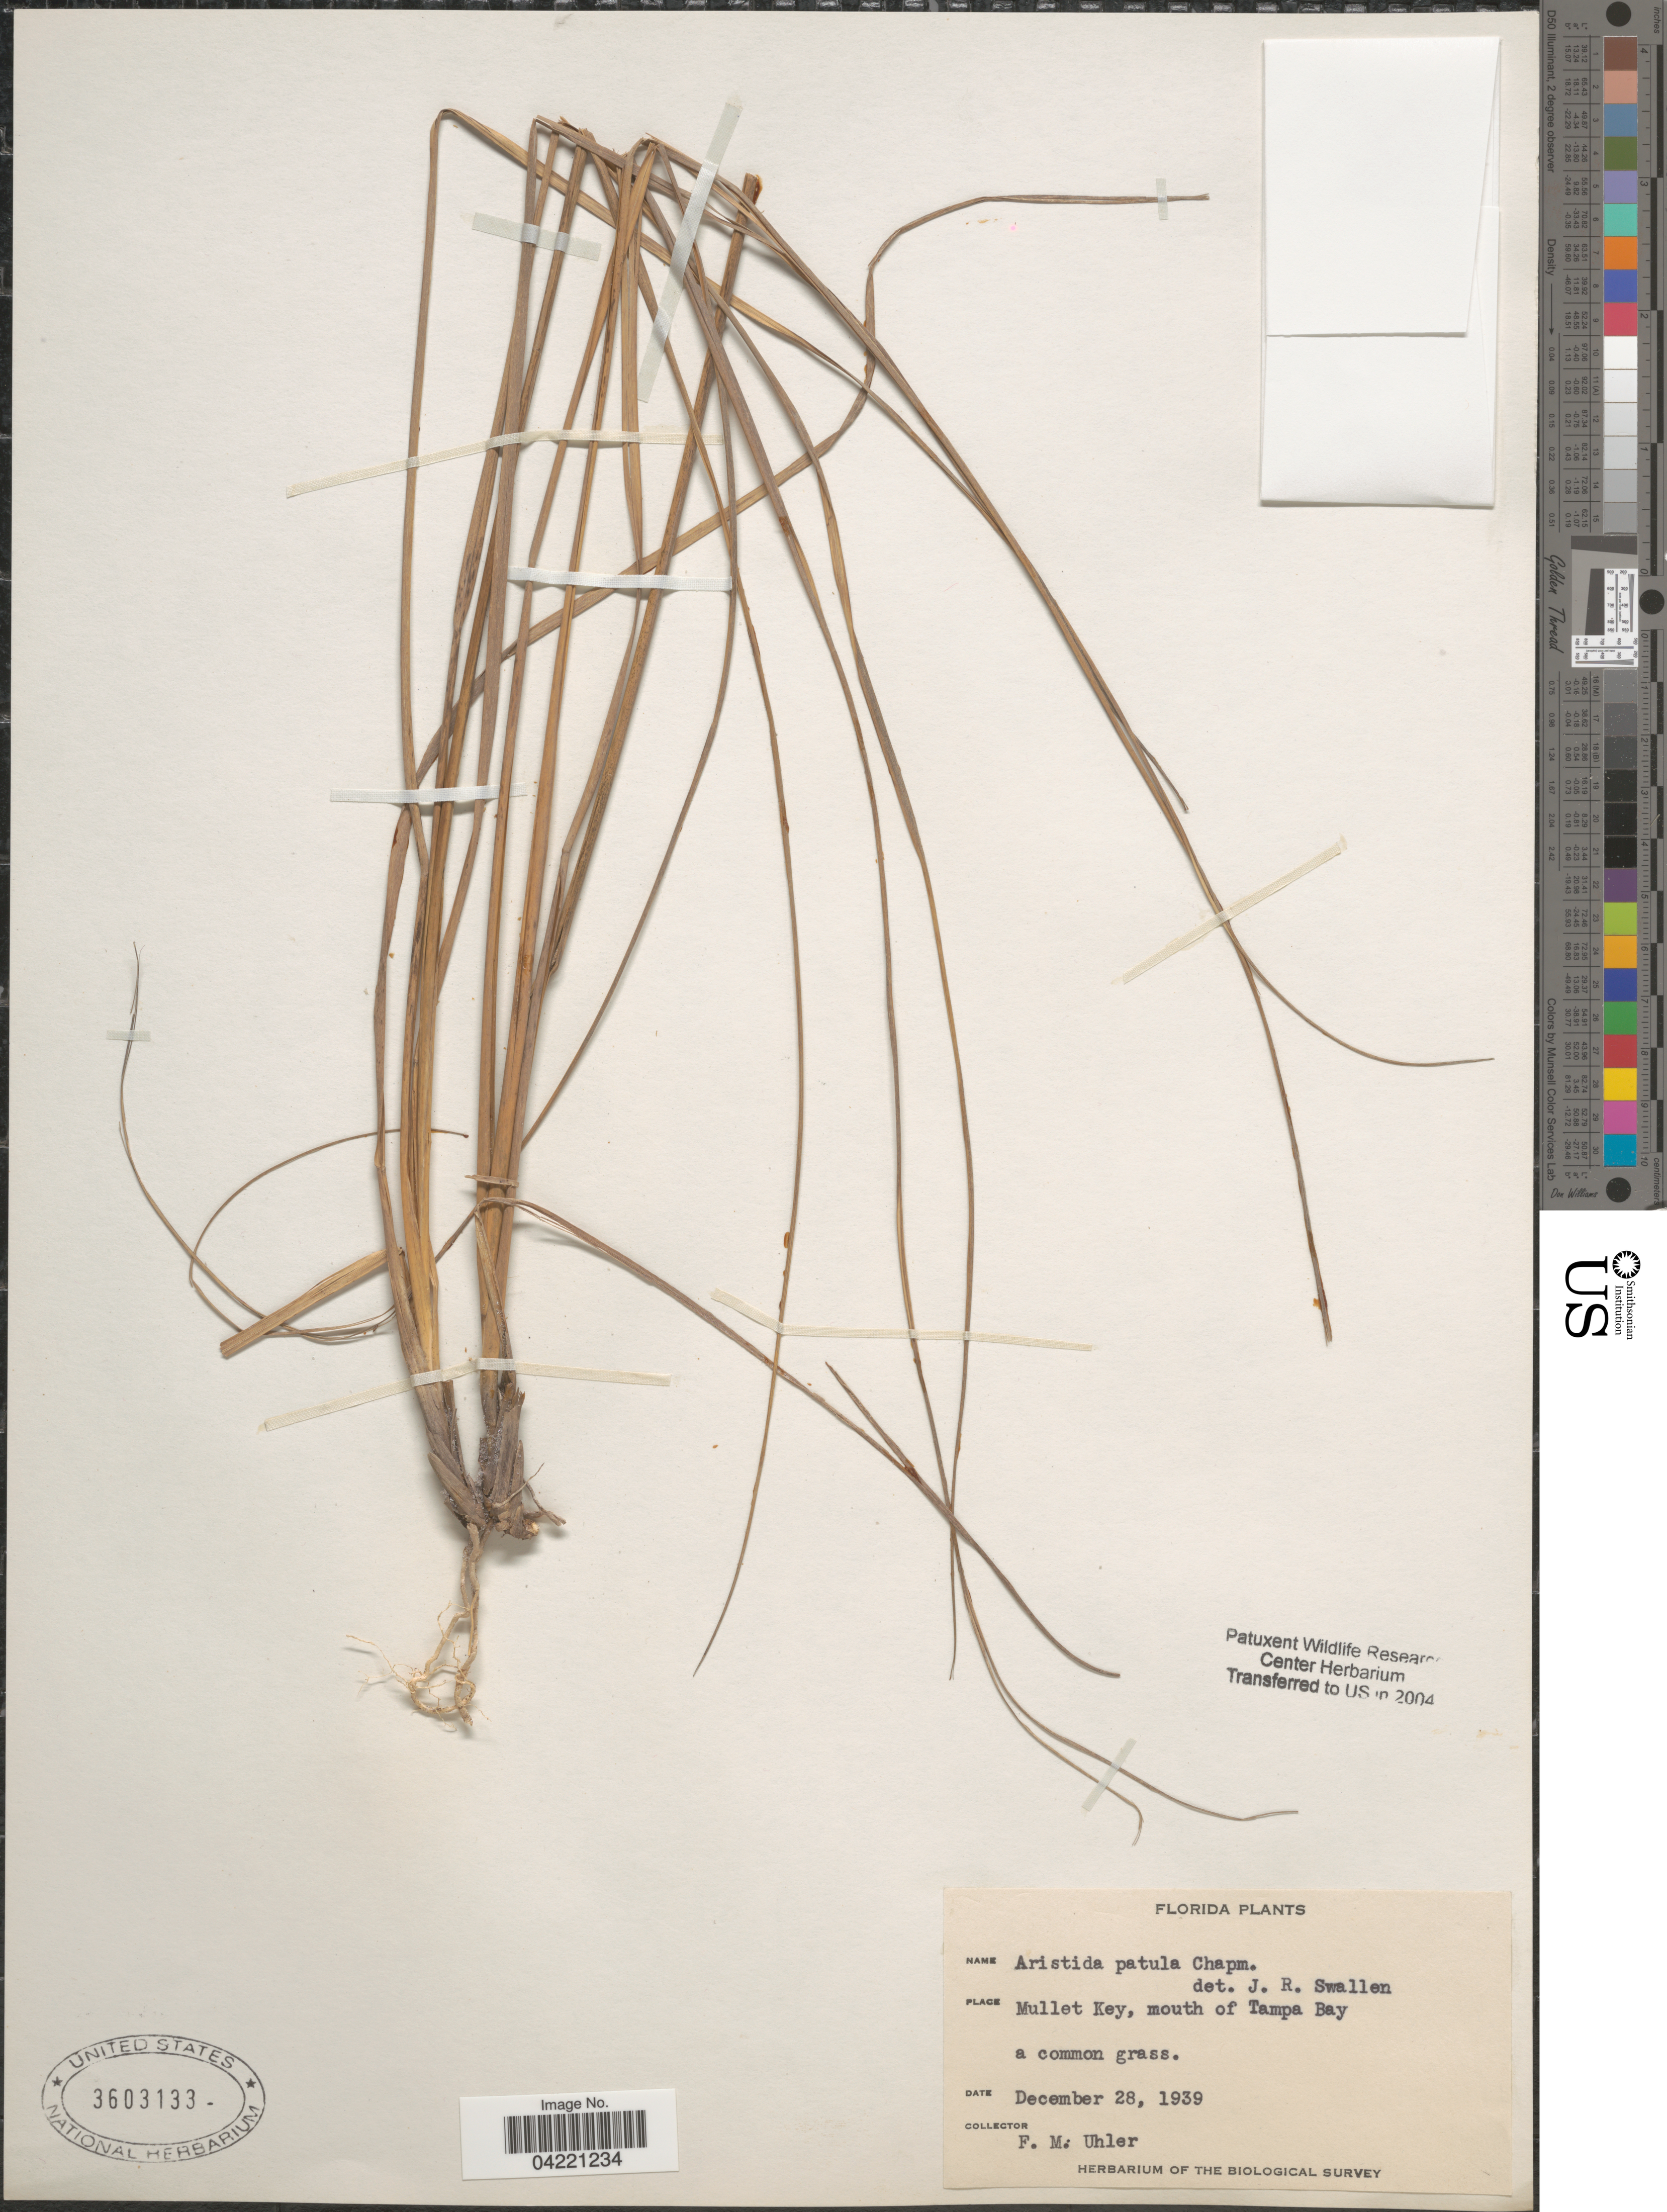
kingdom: Plantae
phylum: Tracheophyta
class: Liliopsida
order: Poales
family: Poaceae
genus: Aristida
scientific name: Aristida patula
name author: Chapm. ex Nash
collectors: F. M. Uhler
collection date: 1939-12-28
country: United States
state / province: Florida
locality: Mullet Key, mouth of Tampa Bay. Herbarium of the Biological Survey.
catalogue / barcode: US 3603133